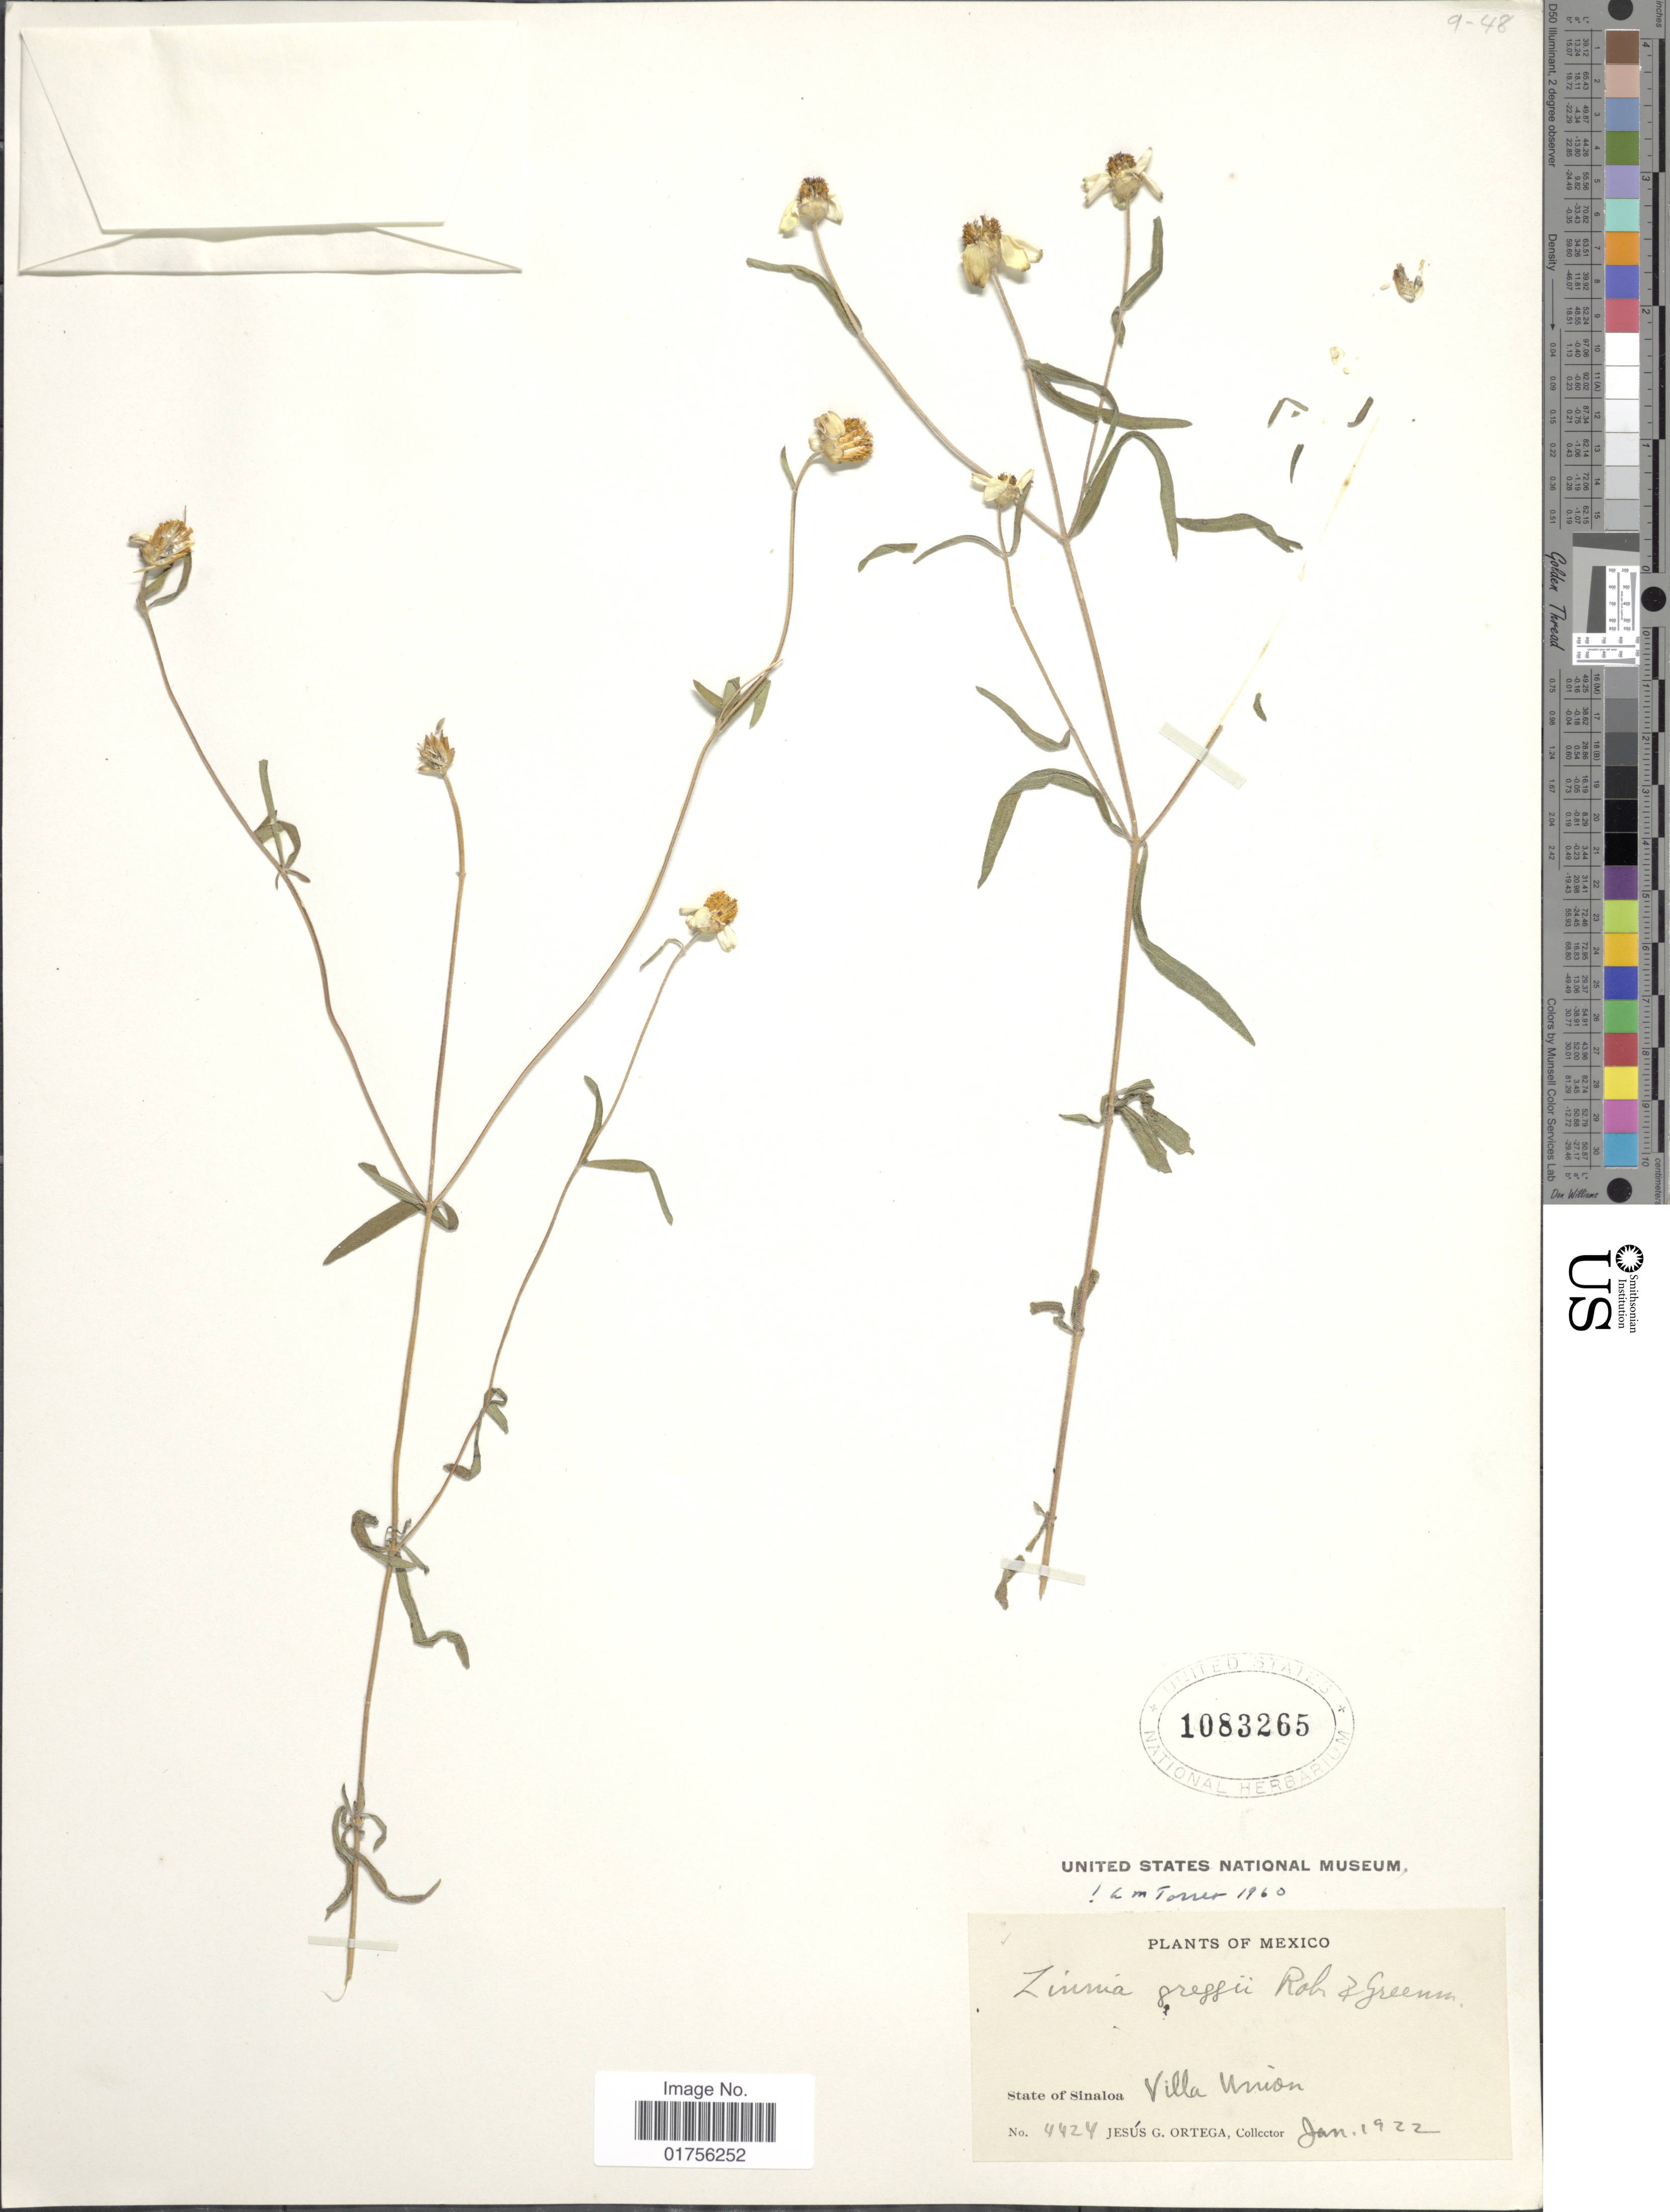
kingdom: Plantae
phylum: Tracheophyta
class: Magnoliopsida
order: Asterales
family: Asteraceae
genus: Zinnia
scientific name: Zinnia greggii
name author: (B.L. Rob.) B.L. Rob.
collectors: J. Ortega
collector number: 4424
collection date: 1922-01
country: Mexico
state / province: Sinaloa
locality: State of Sinaloa, Villa Union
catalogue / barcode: US 1083265